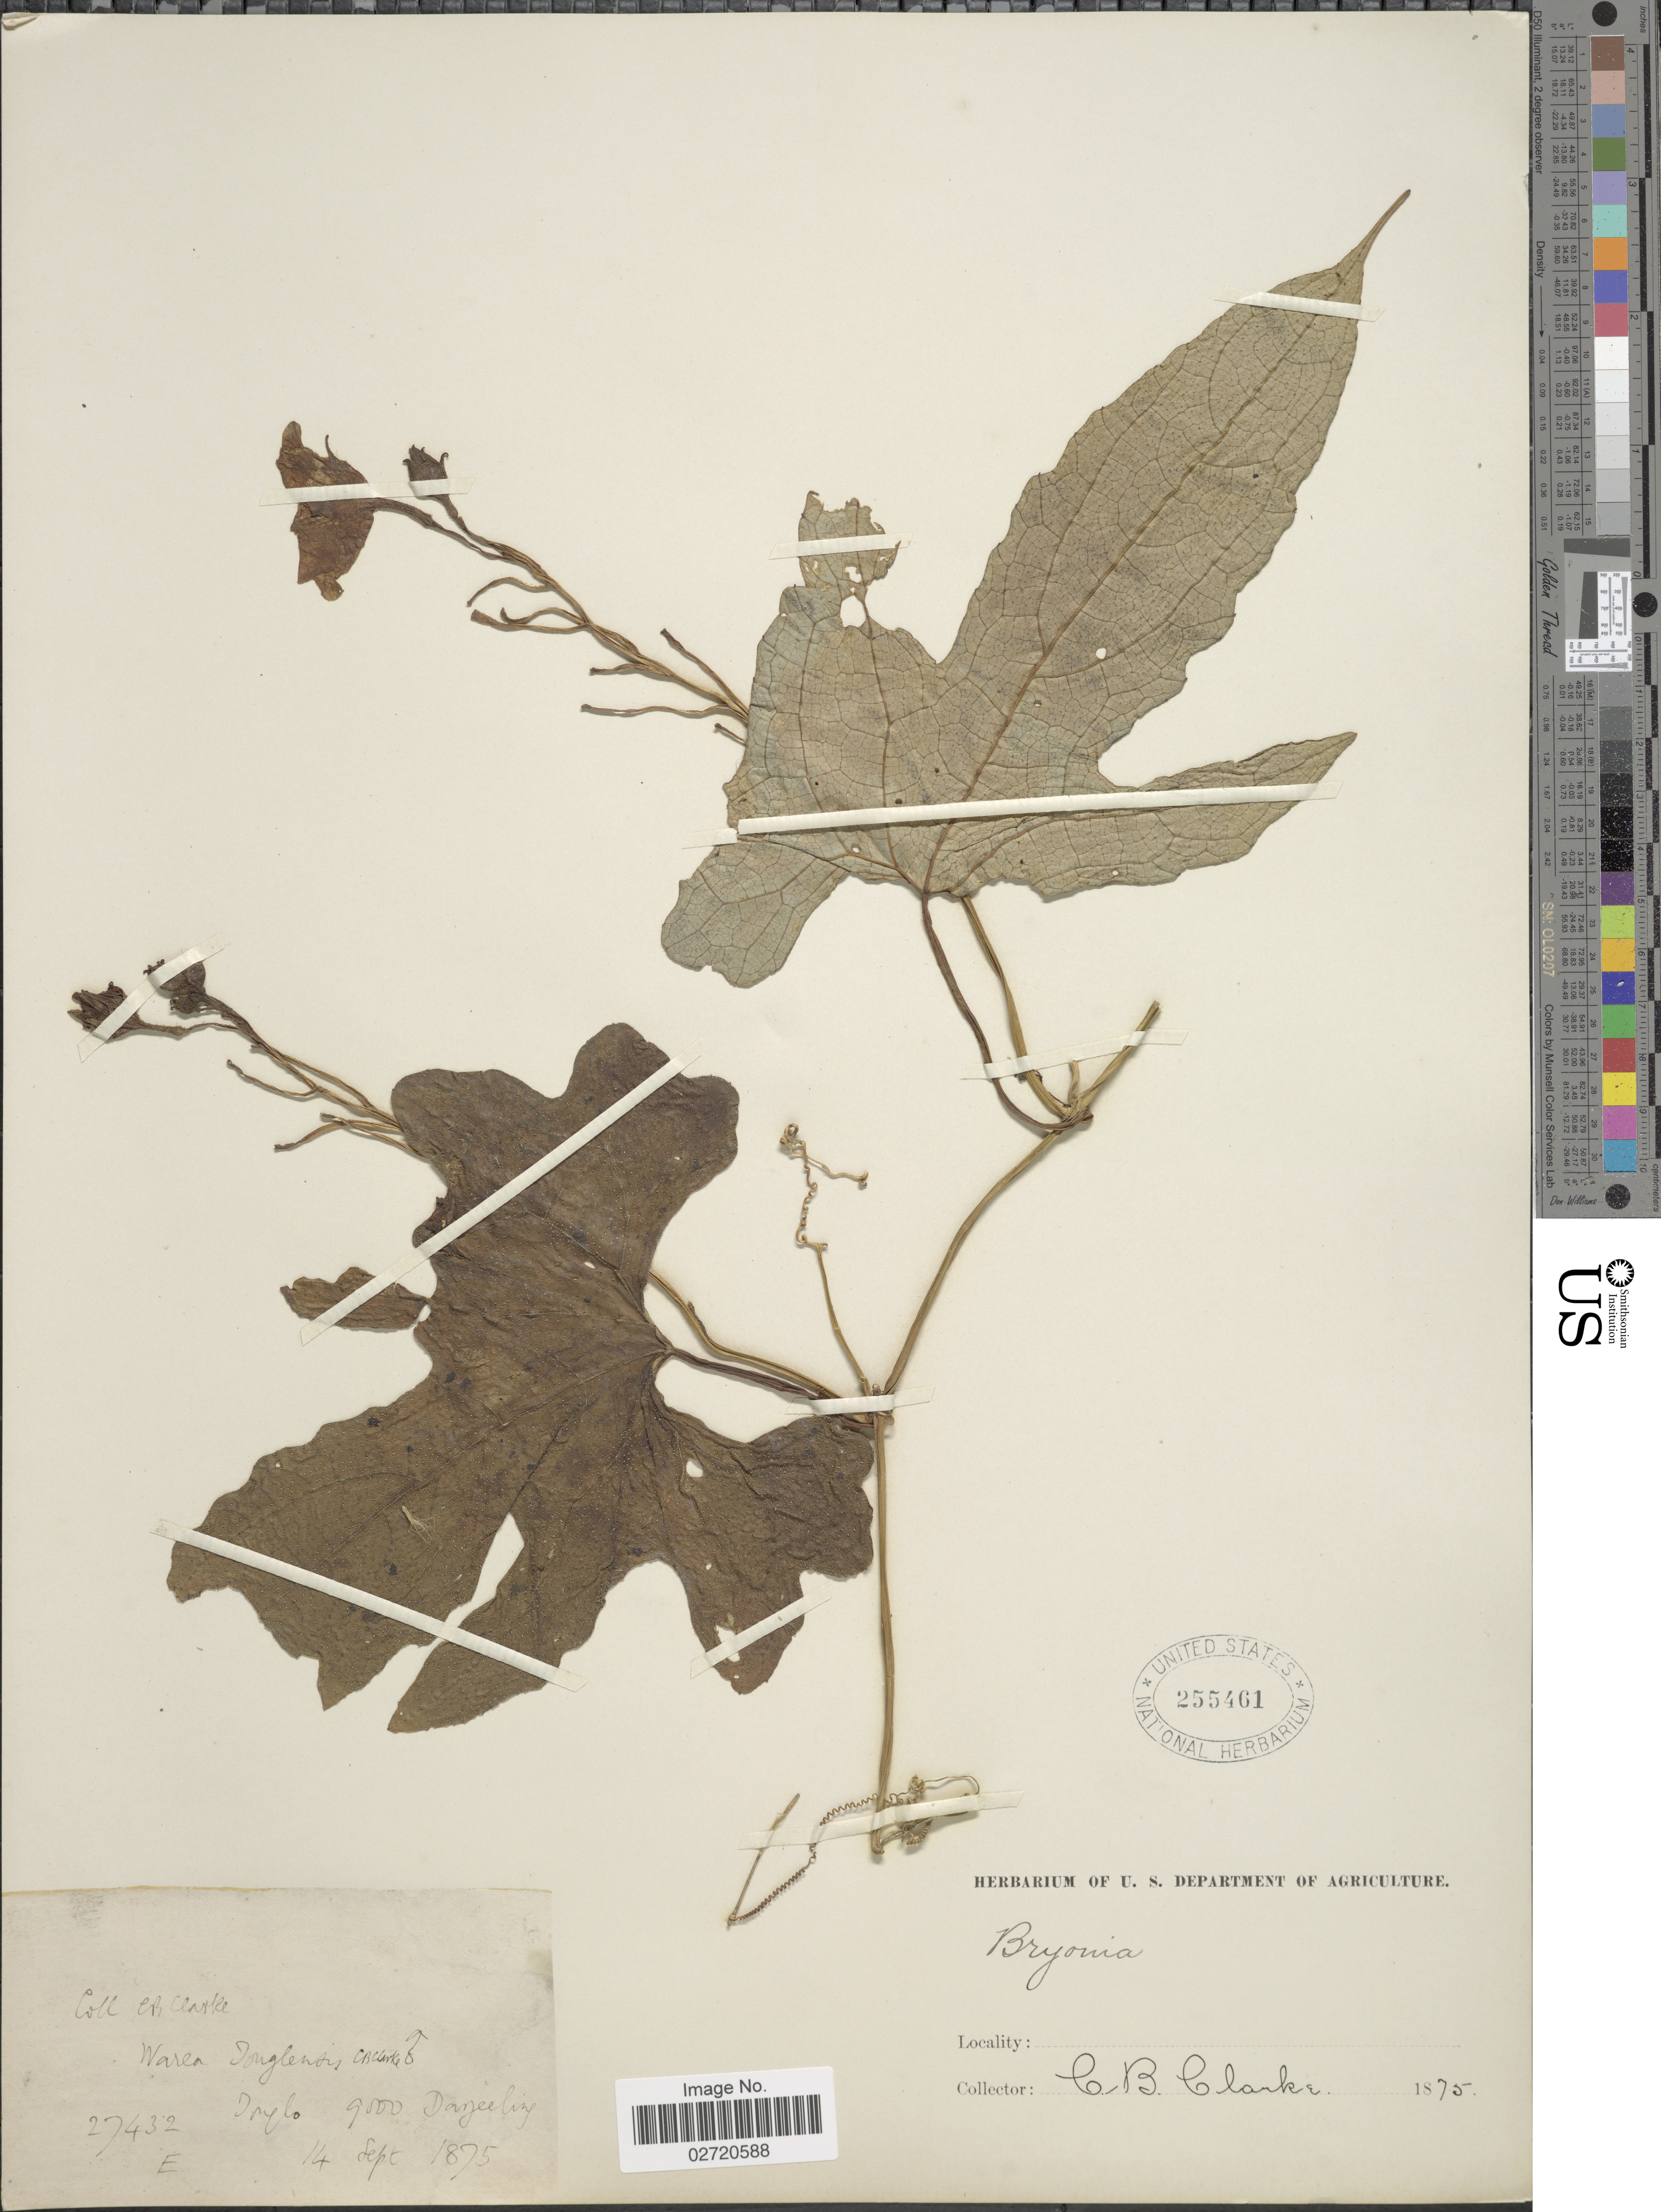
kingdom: Plantae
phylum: Tracheophyta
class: Magnoliopsida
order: Cucurbitales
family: Cucurbitaceae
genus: Bryonia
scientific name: Bryonia sp.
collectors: C. B. Clarke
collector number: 27432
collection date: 1875-09-14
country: India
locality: Drylo, Darjeeling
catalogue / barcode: US 255461